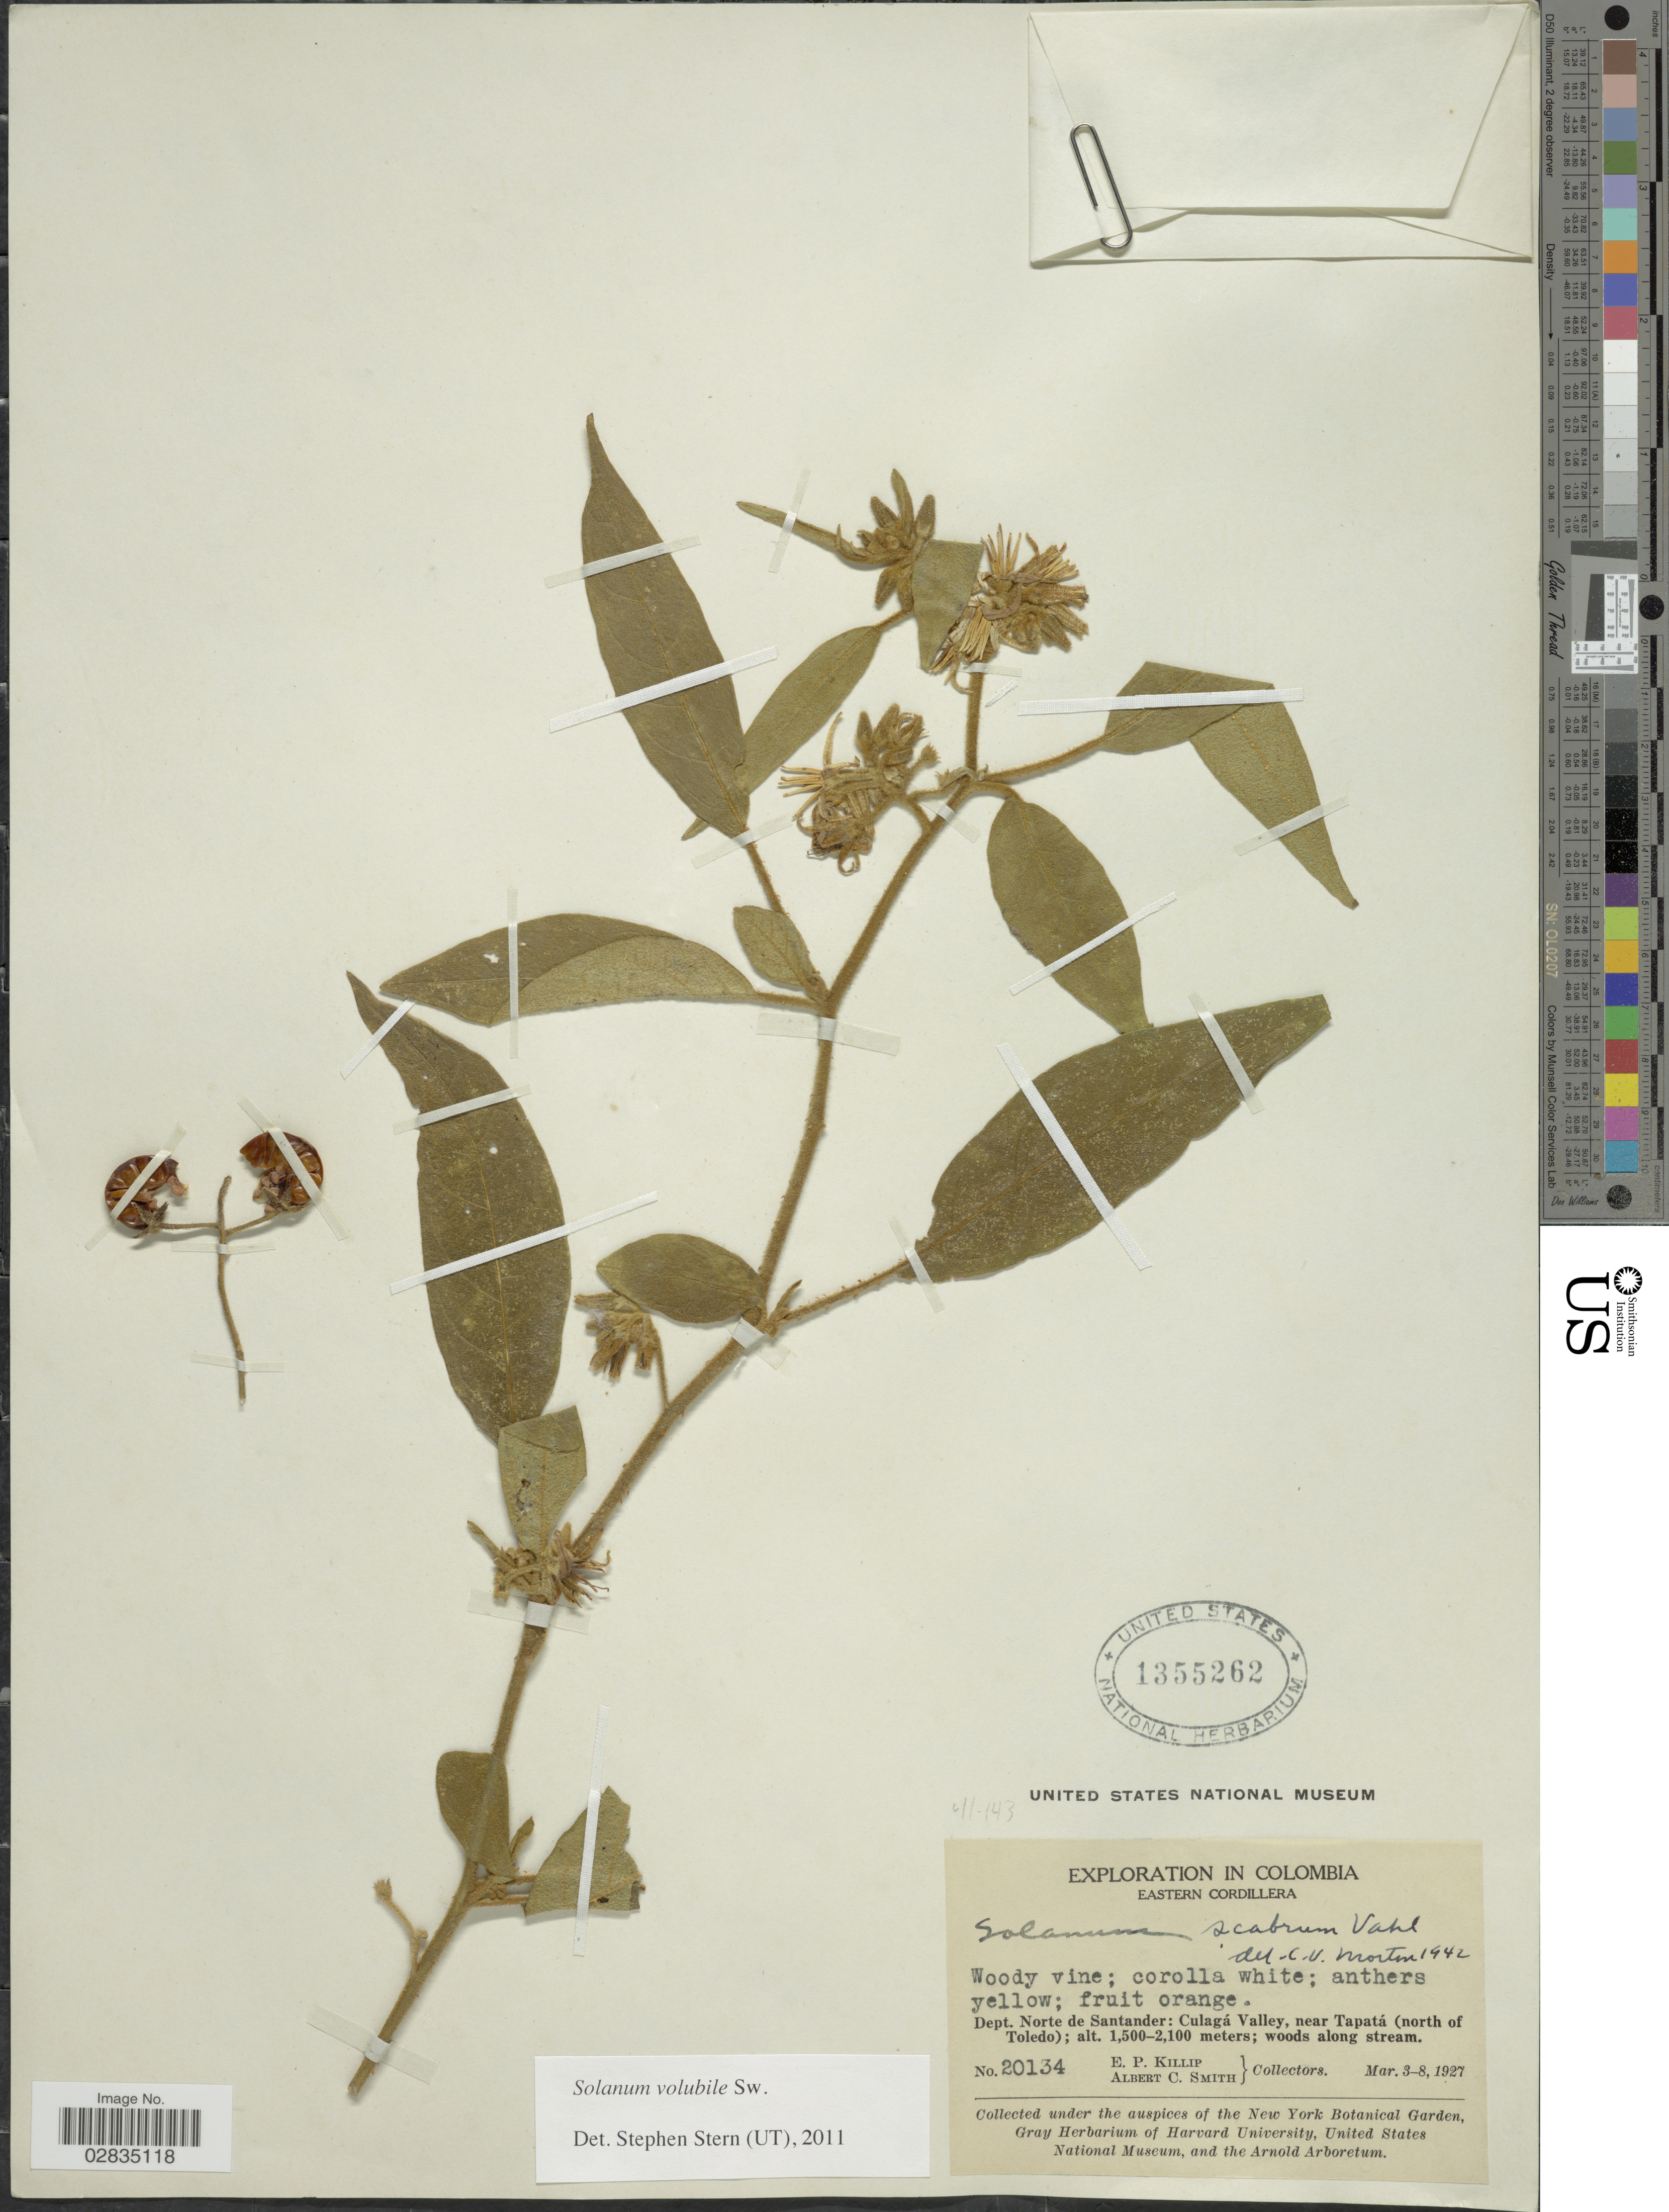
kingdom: Plantae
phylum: Tracheophyta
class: Magnoliopsida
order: Solanales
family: Solanaceae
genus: Solanum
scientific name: Solanum volubile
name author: Sw.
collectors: E. P. Killip & A. C. Smith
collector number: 20134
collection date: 1927-03-03/1927-03-08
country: Colombia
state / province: Norte de Santander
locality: Eastern Cordillera, Dept. Norte de Santander: Culagá Valley, near Tapatá (north of Toledo).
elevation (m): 1500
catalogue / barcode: US 1355262